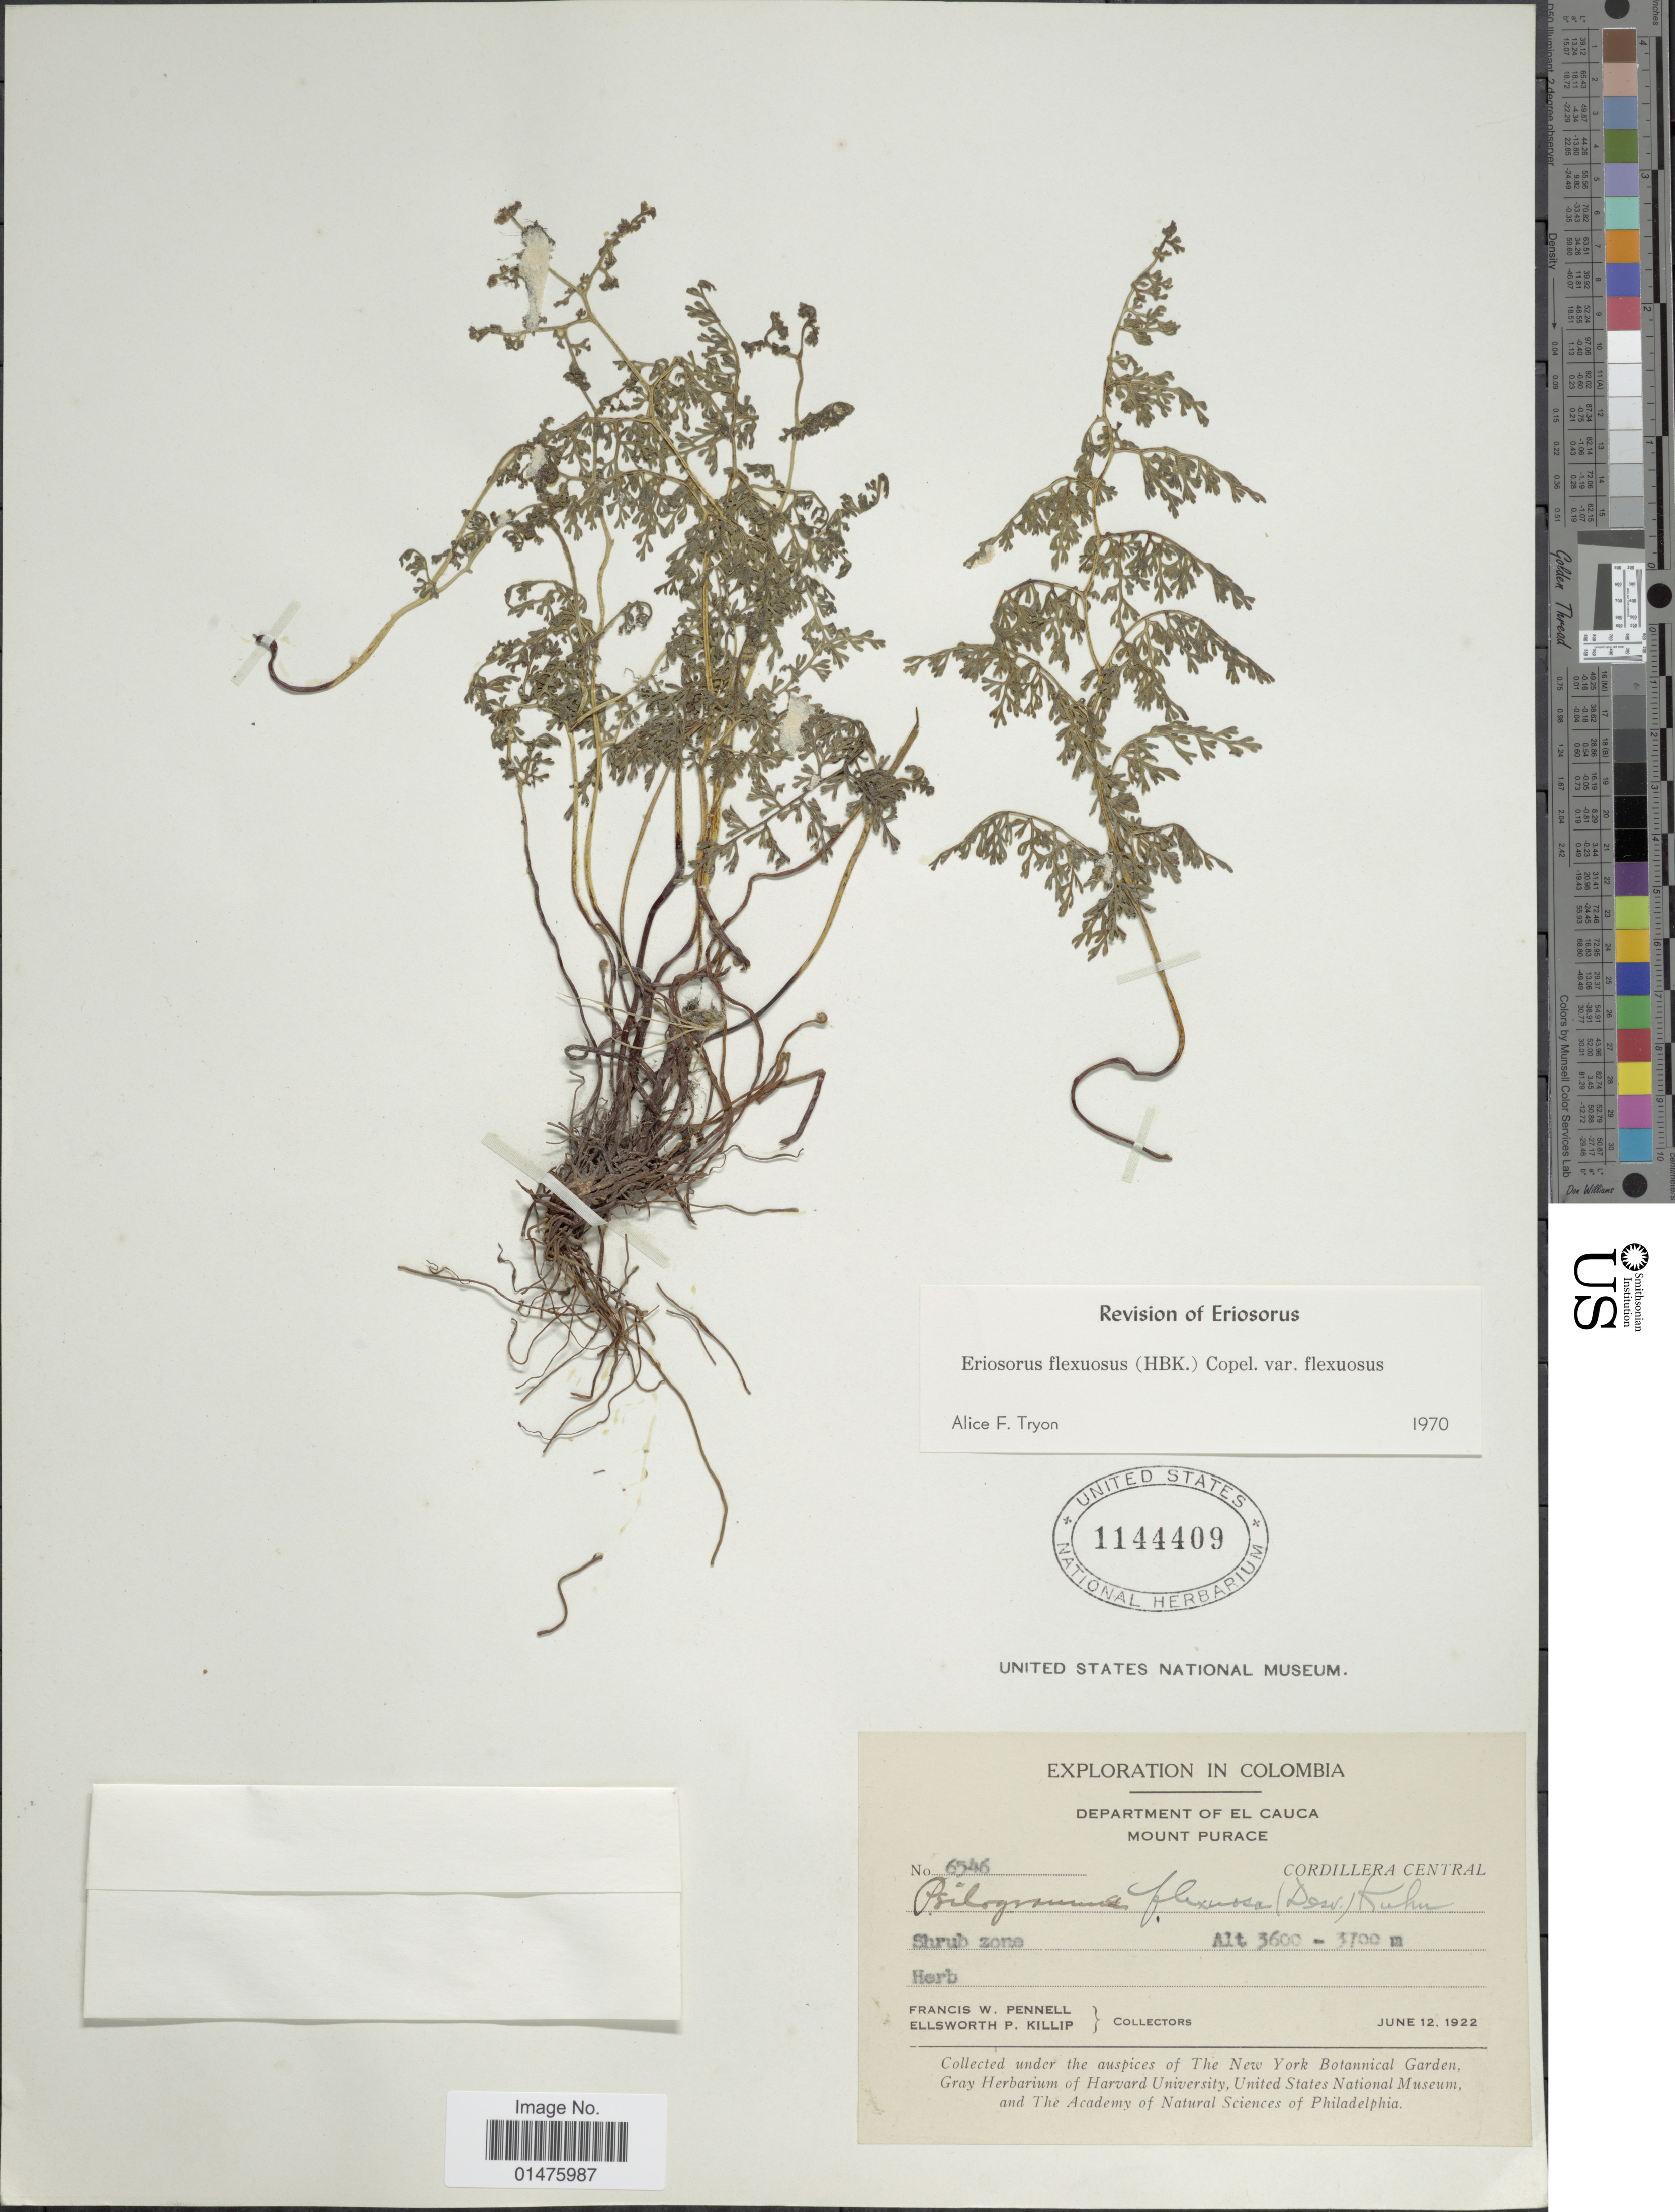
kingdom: Plantae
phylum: Tracheophyta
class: Polypodiopsida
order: Polypodiales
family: Pteridaceae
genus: Jamesonia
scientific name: Jamesonia flexuosa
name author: (Humb. & Bonpl.) Christenh.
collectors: F. W. Pennell & E. P. Killip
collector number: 6546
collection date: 1922-06-12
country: Colombia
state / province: Cauca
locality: Department of EL Cauca Mount Purace, Cordillera Central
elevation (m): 3600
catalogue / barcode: US 1144409